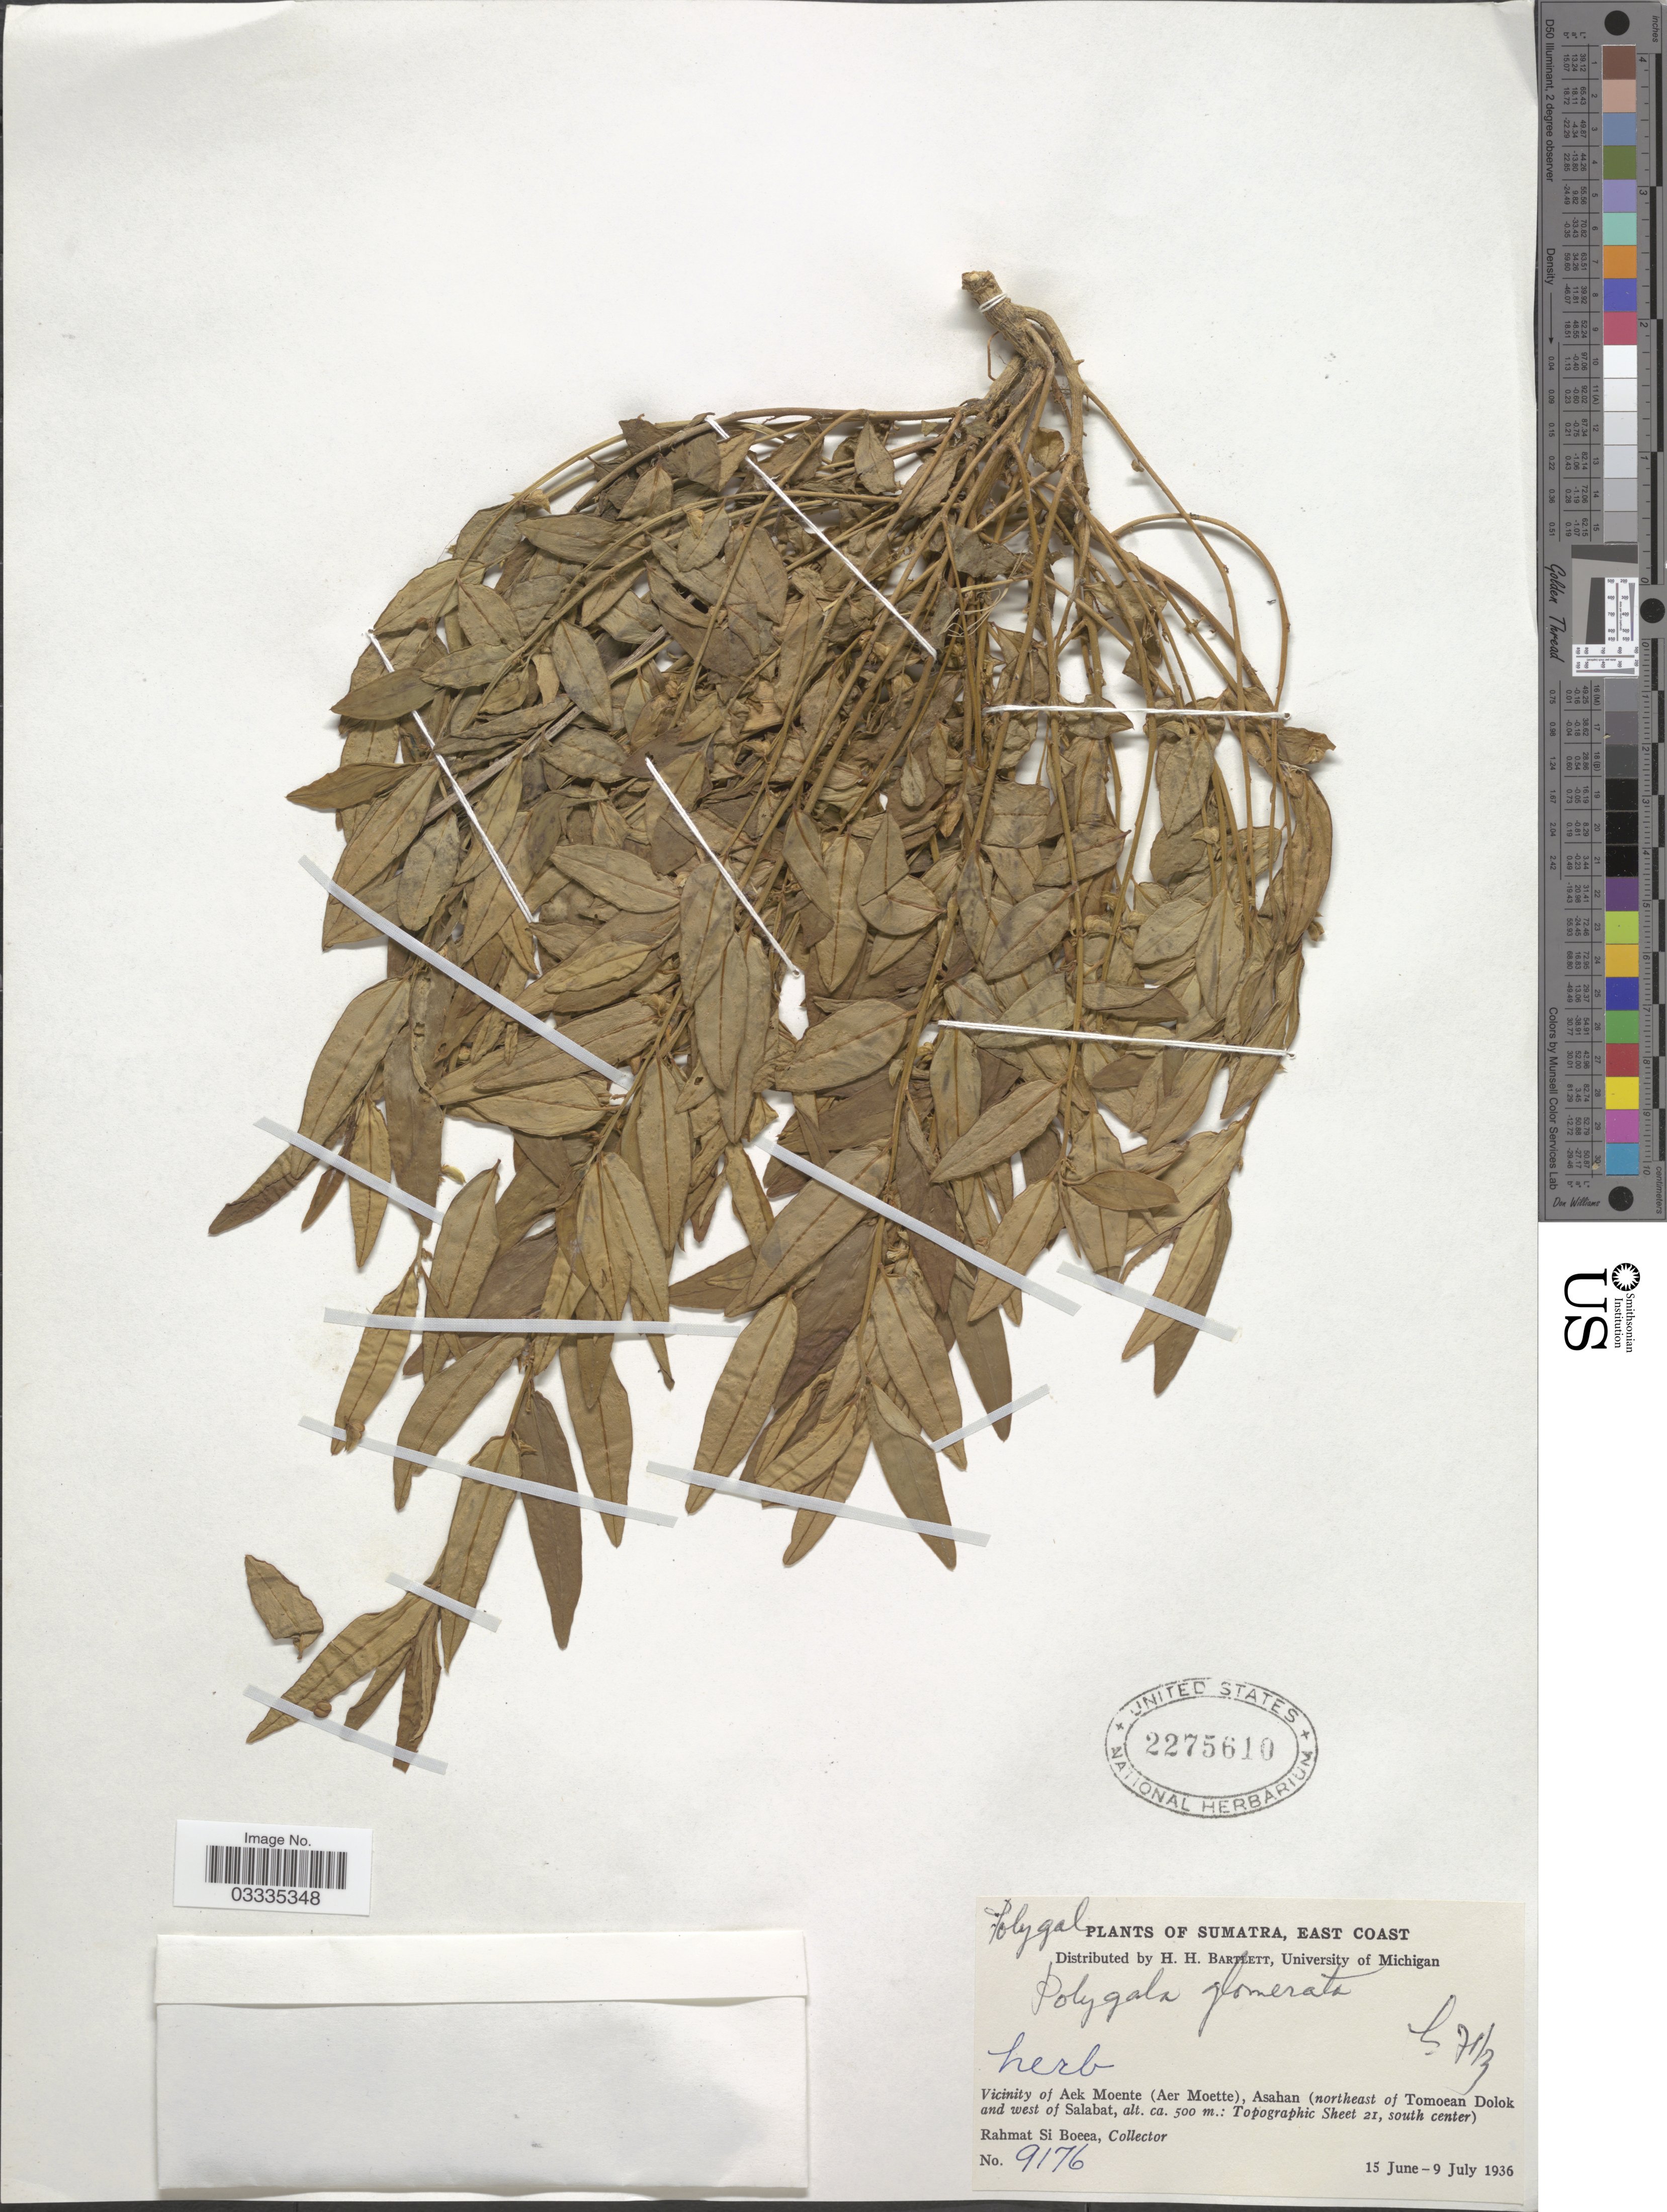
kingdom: Plantae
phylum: Tracheophyta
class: Magnoliopsida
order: Fabales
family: Polygalaceae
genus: Polygala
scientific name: Polygala glomerata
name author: Lour.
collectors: Rahmat Si Boeea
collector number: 9176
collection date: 1936-06-15/1936-07-09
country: Indonesia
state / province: Sumatra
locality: East Coast. Vicinity of Aek Moente (Aer Moette), Asahan (northeast of Tomoean Dolok and west of Salabat: Topographic Sheet 21, south center).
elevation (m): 500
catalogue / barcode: US 2275610